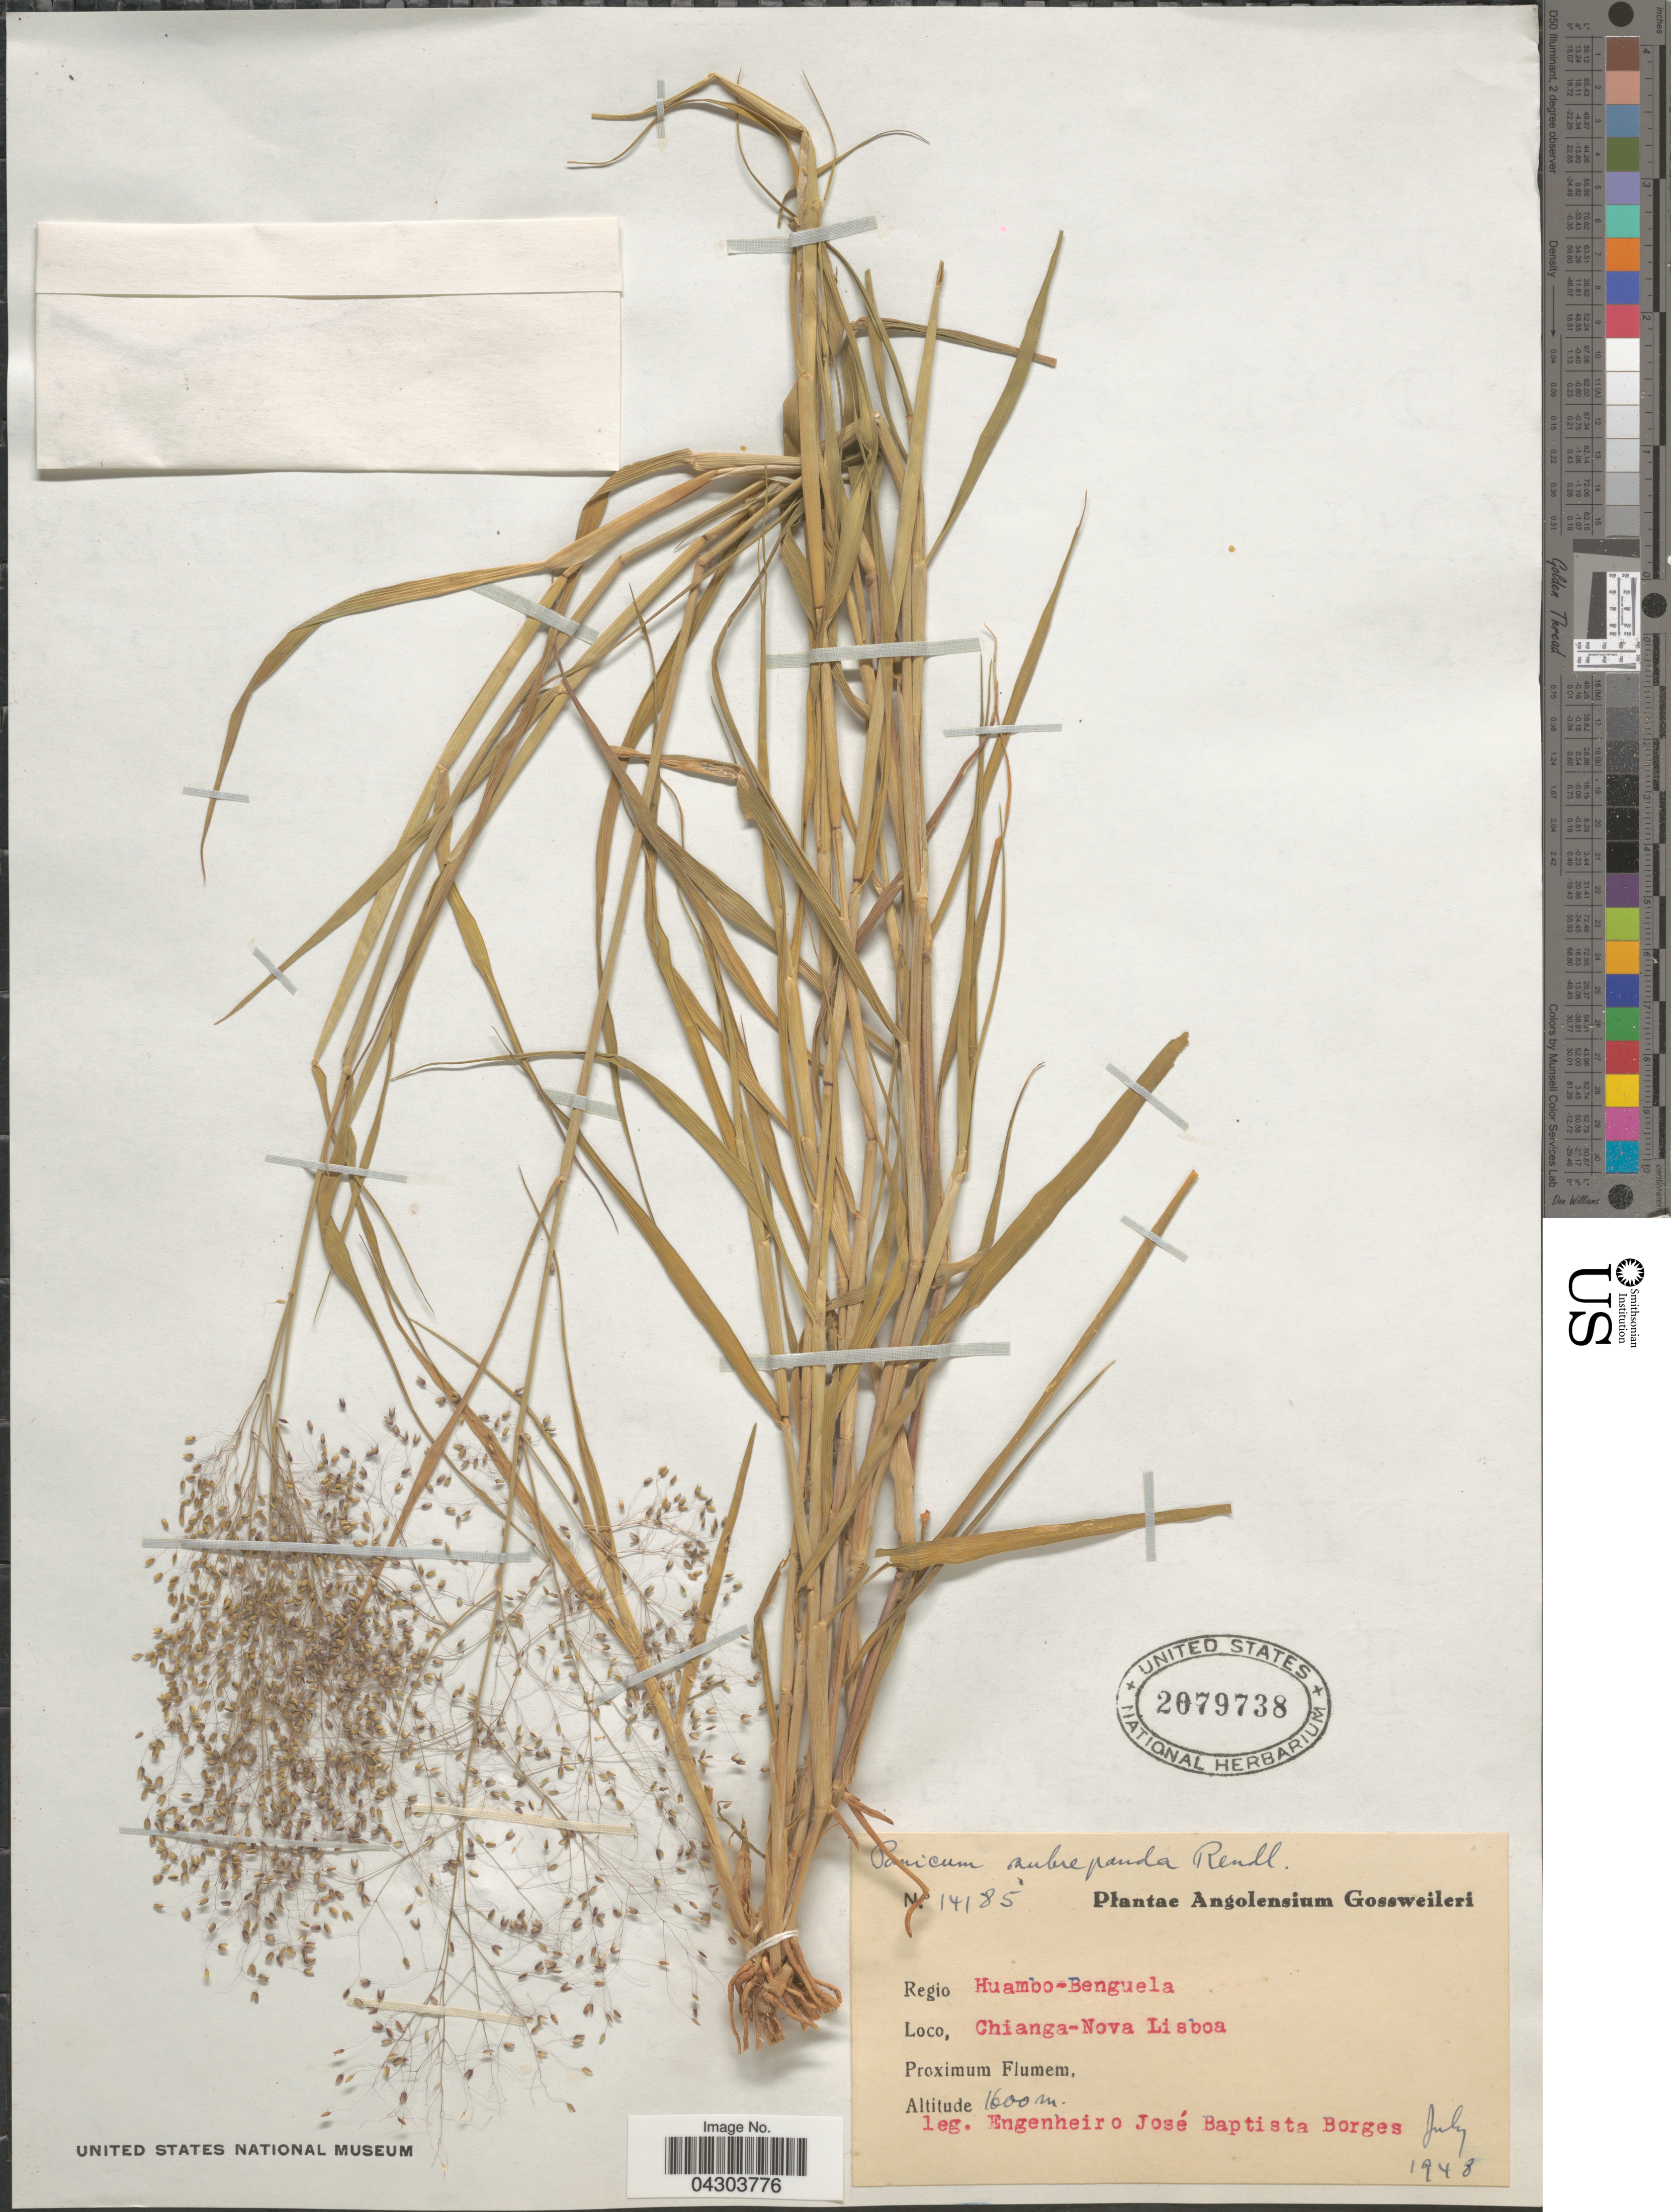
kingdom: Plantae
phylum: Tracheophyta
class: Liliopsida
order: Poales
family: Poaceae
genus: Panicum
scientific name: Panicum nervatum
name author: (Franch.) Stapf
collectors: E. Borges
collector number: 14185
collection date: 1948-07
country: Angola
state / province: Huambo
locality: Angolensium. Regio Huambo-Benguela. Chianga-Nova Lisboa.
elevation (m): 1600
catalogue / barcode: US 2079738